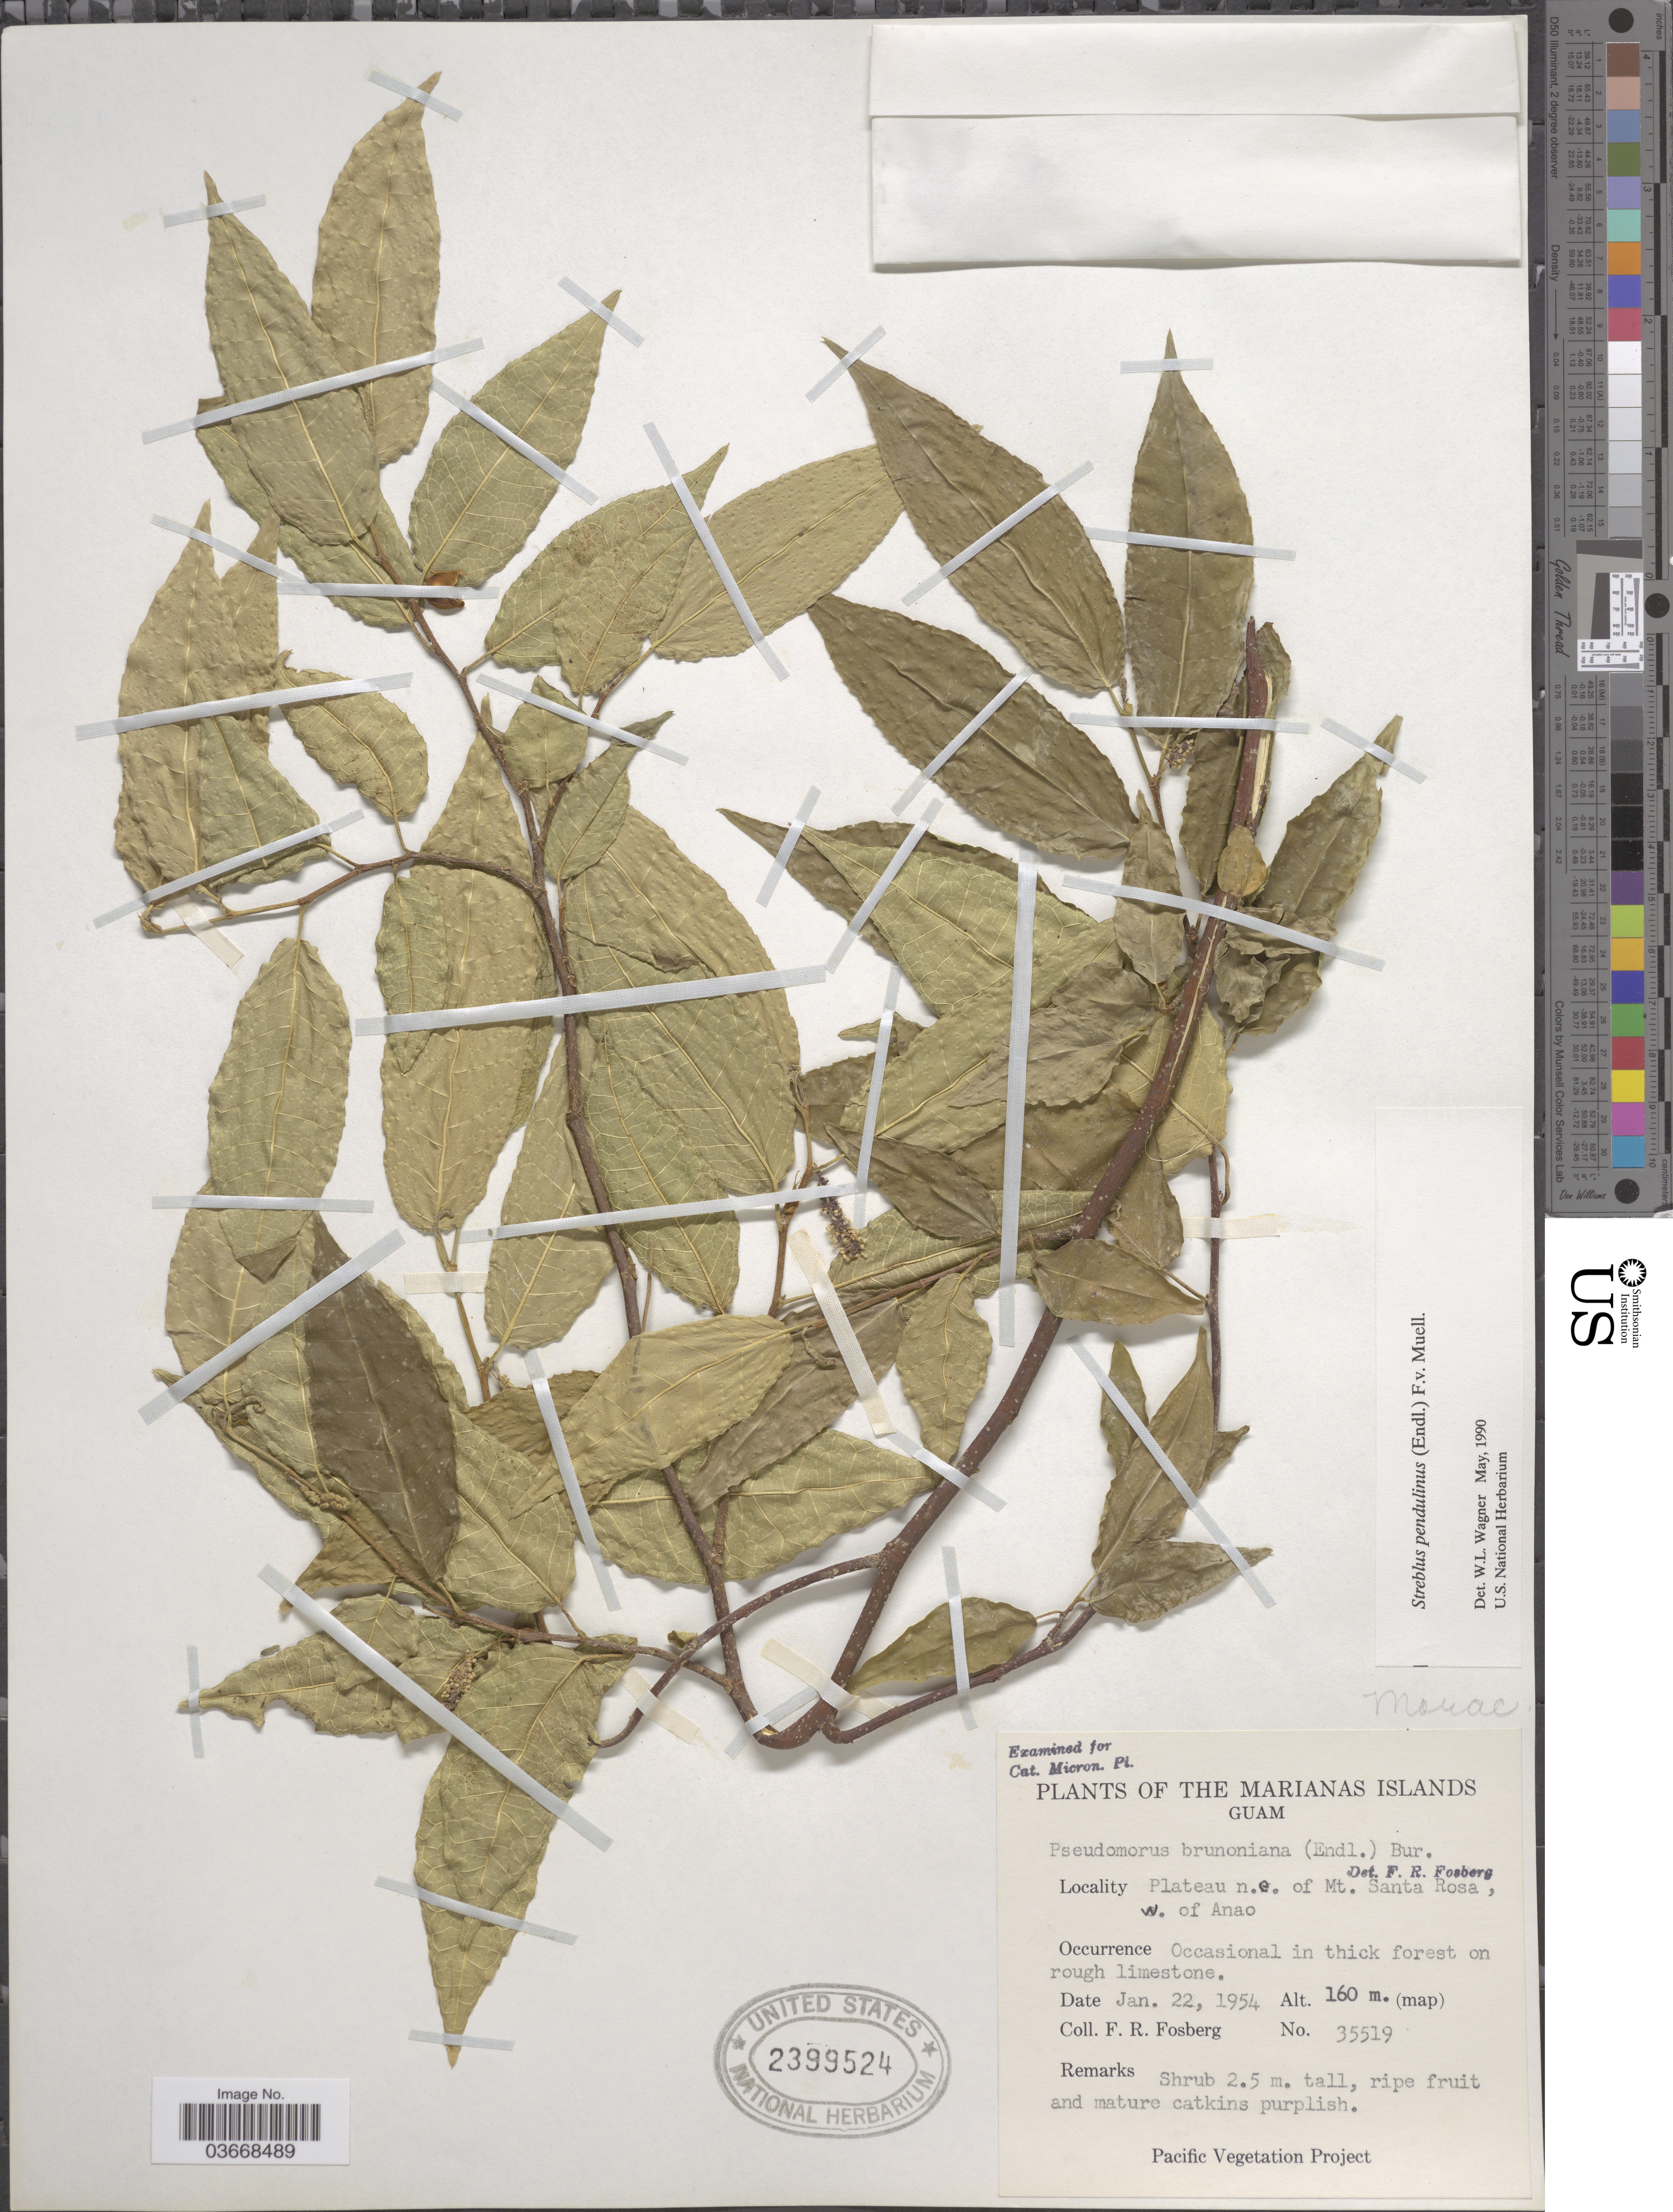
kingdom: Plantae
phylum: Tracheophyta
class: Magnoliopsida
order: Rosales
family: Moraceae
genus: Paratrophis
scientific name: Paratrophis pendulina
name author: (Endl.) E. M. Gardner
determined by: Wagner, W. L., (BOT), Smithsonian Institution - National Museum of Natural History (UNITED STATES)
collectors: F. R. Fosberg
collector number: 35519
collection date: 1954-01-22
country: Guam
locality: The Marianas Islands. Plateau n.e. of Mt. Santa Rosa, w. of Anao.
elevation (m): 160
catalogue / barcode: US 2399524